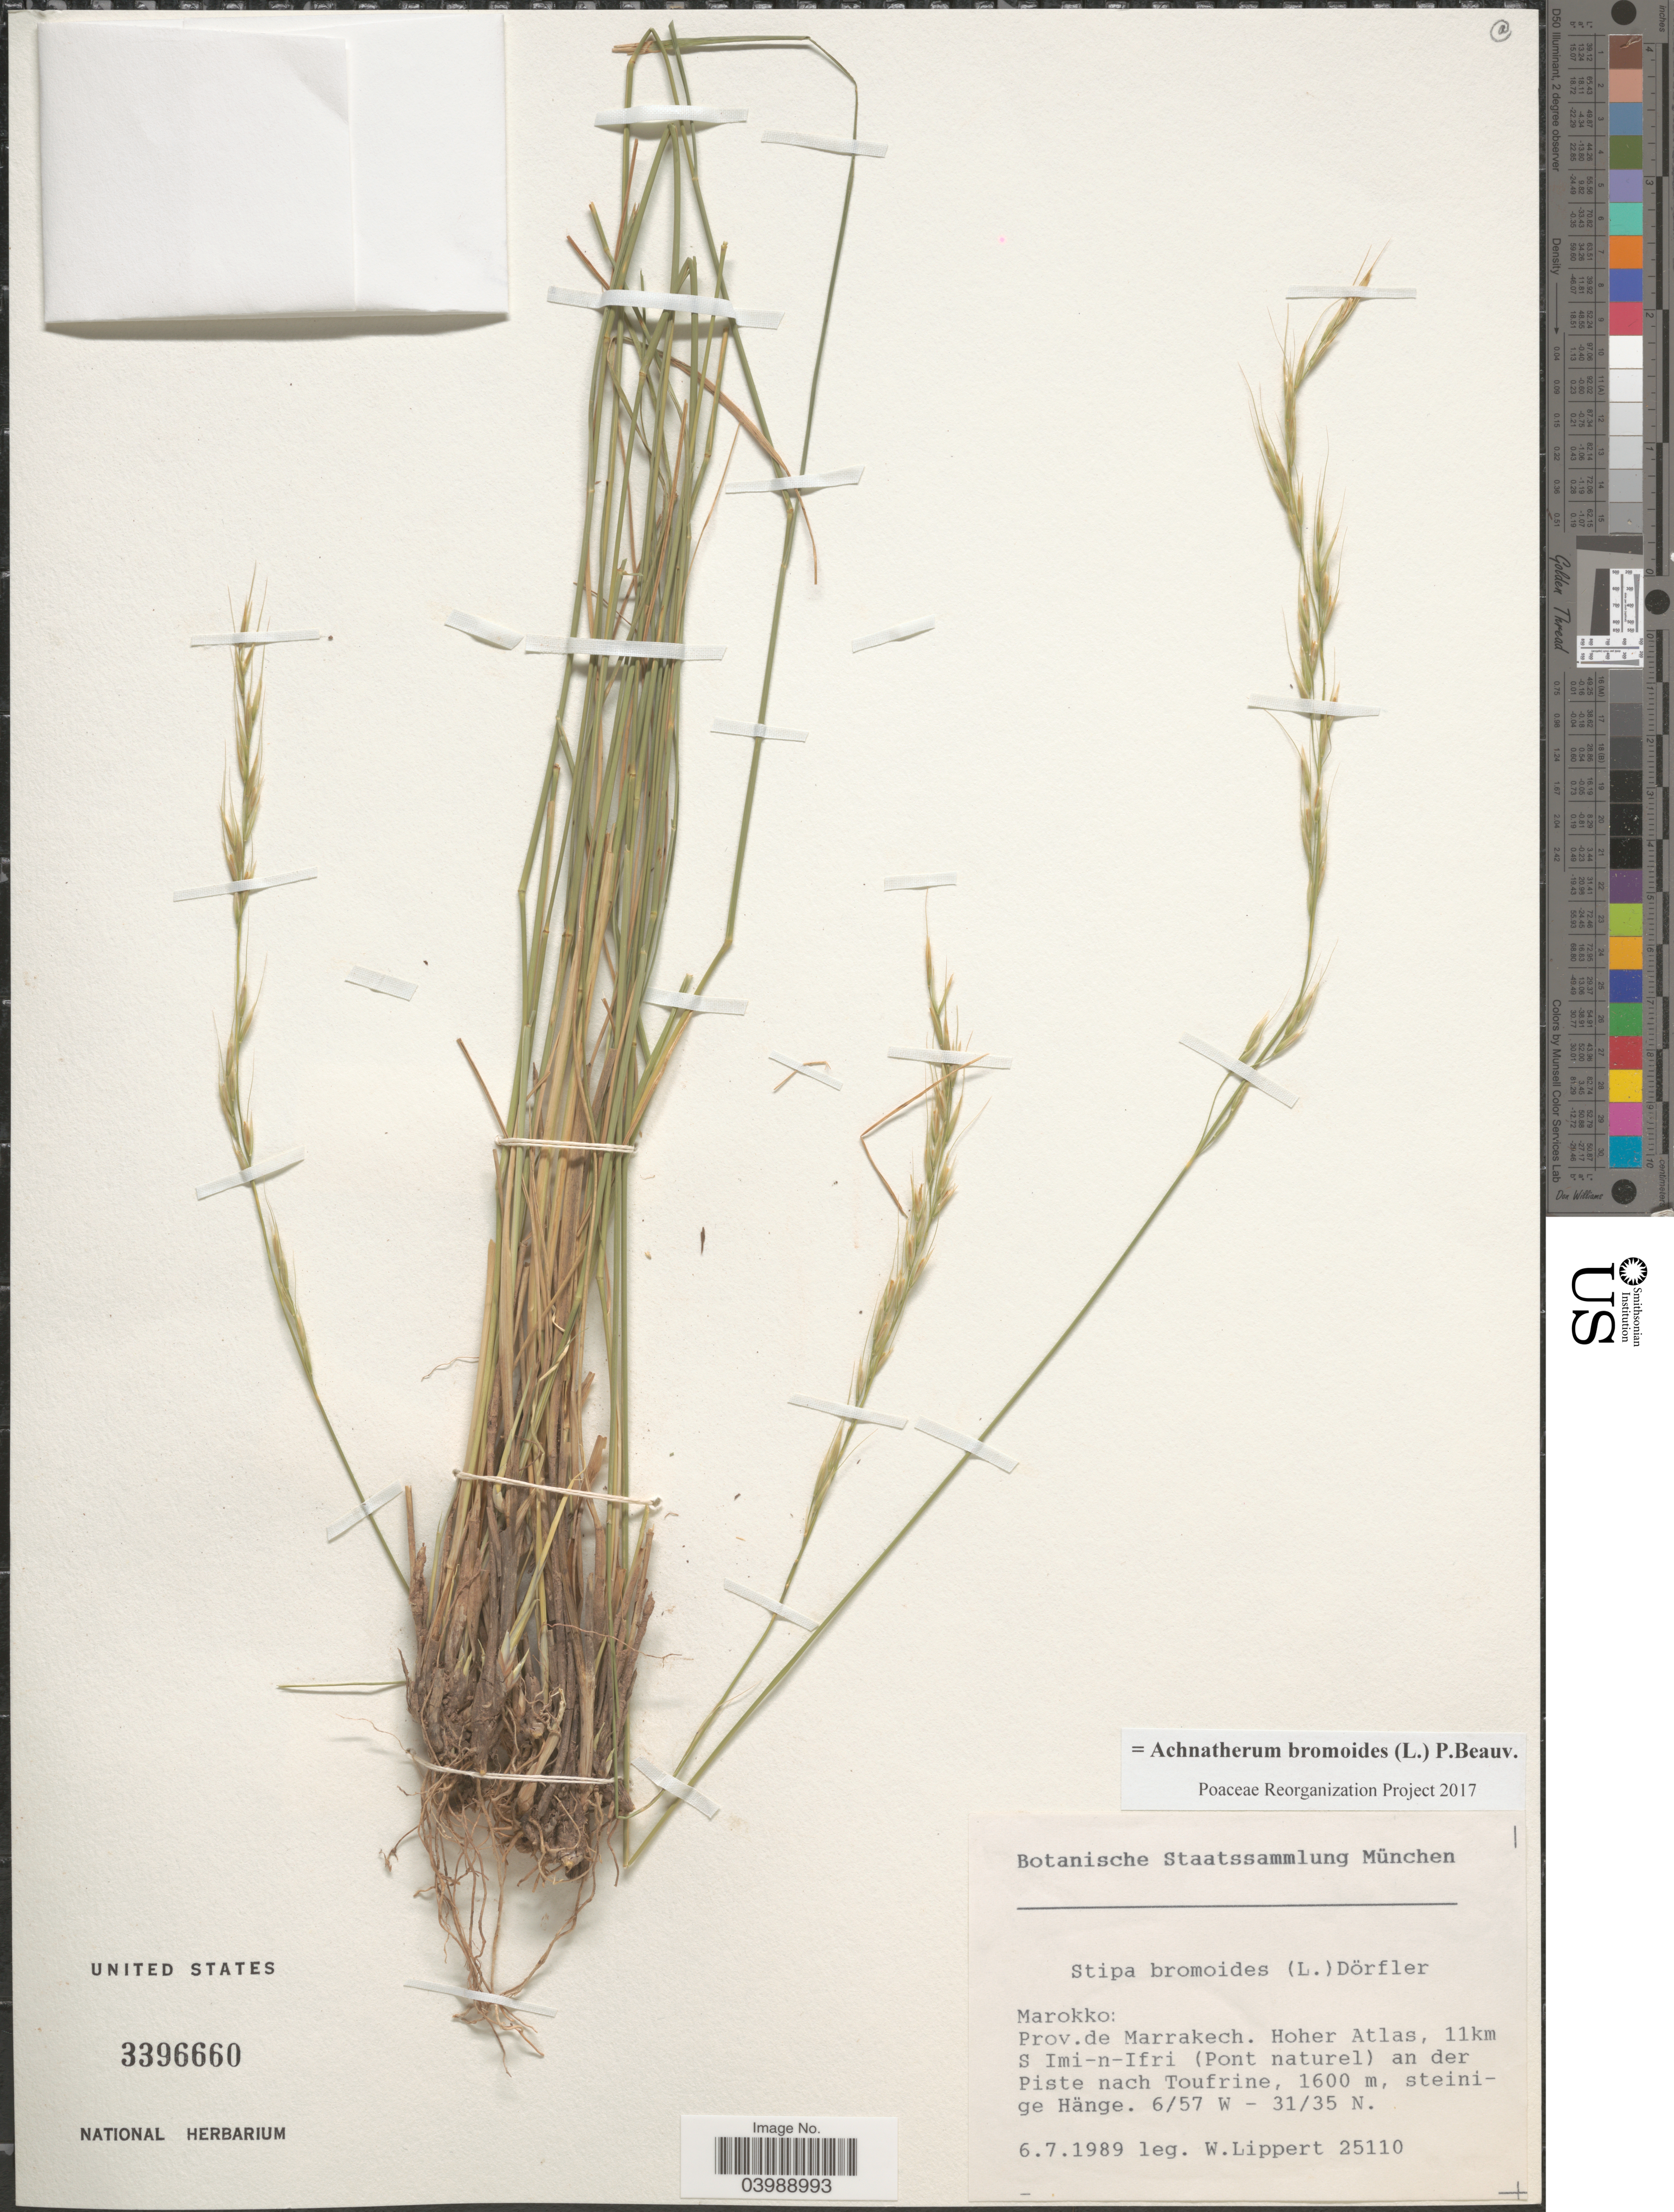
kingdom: Plantae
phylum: Tracheophyta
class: Liliopsida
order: Poales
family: Poaceae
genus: Achnatherum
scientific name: Achnatherum bromoides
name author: (L.) P. Beauv.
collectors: W. Lippert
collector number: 25110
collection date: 1989-07-06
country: Morocco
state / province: Marrakech-Tensift-Al Haouz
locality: Prov. de Marrakech. Hoher Atlas, 11km S Imi-n-Ifri (Pont naturel) an der Piste nach Toufrine.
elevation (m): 1600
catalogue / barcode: US 3396660